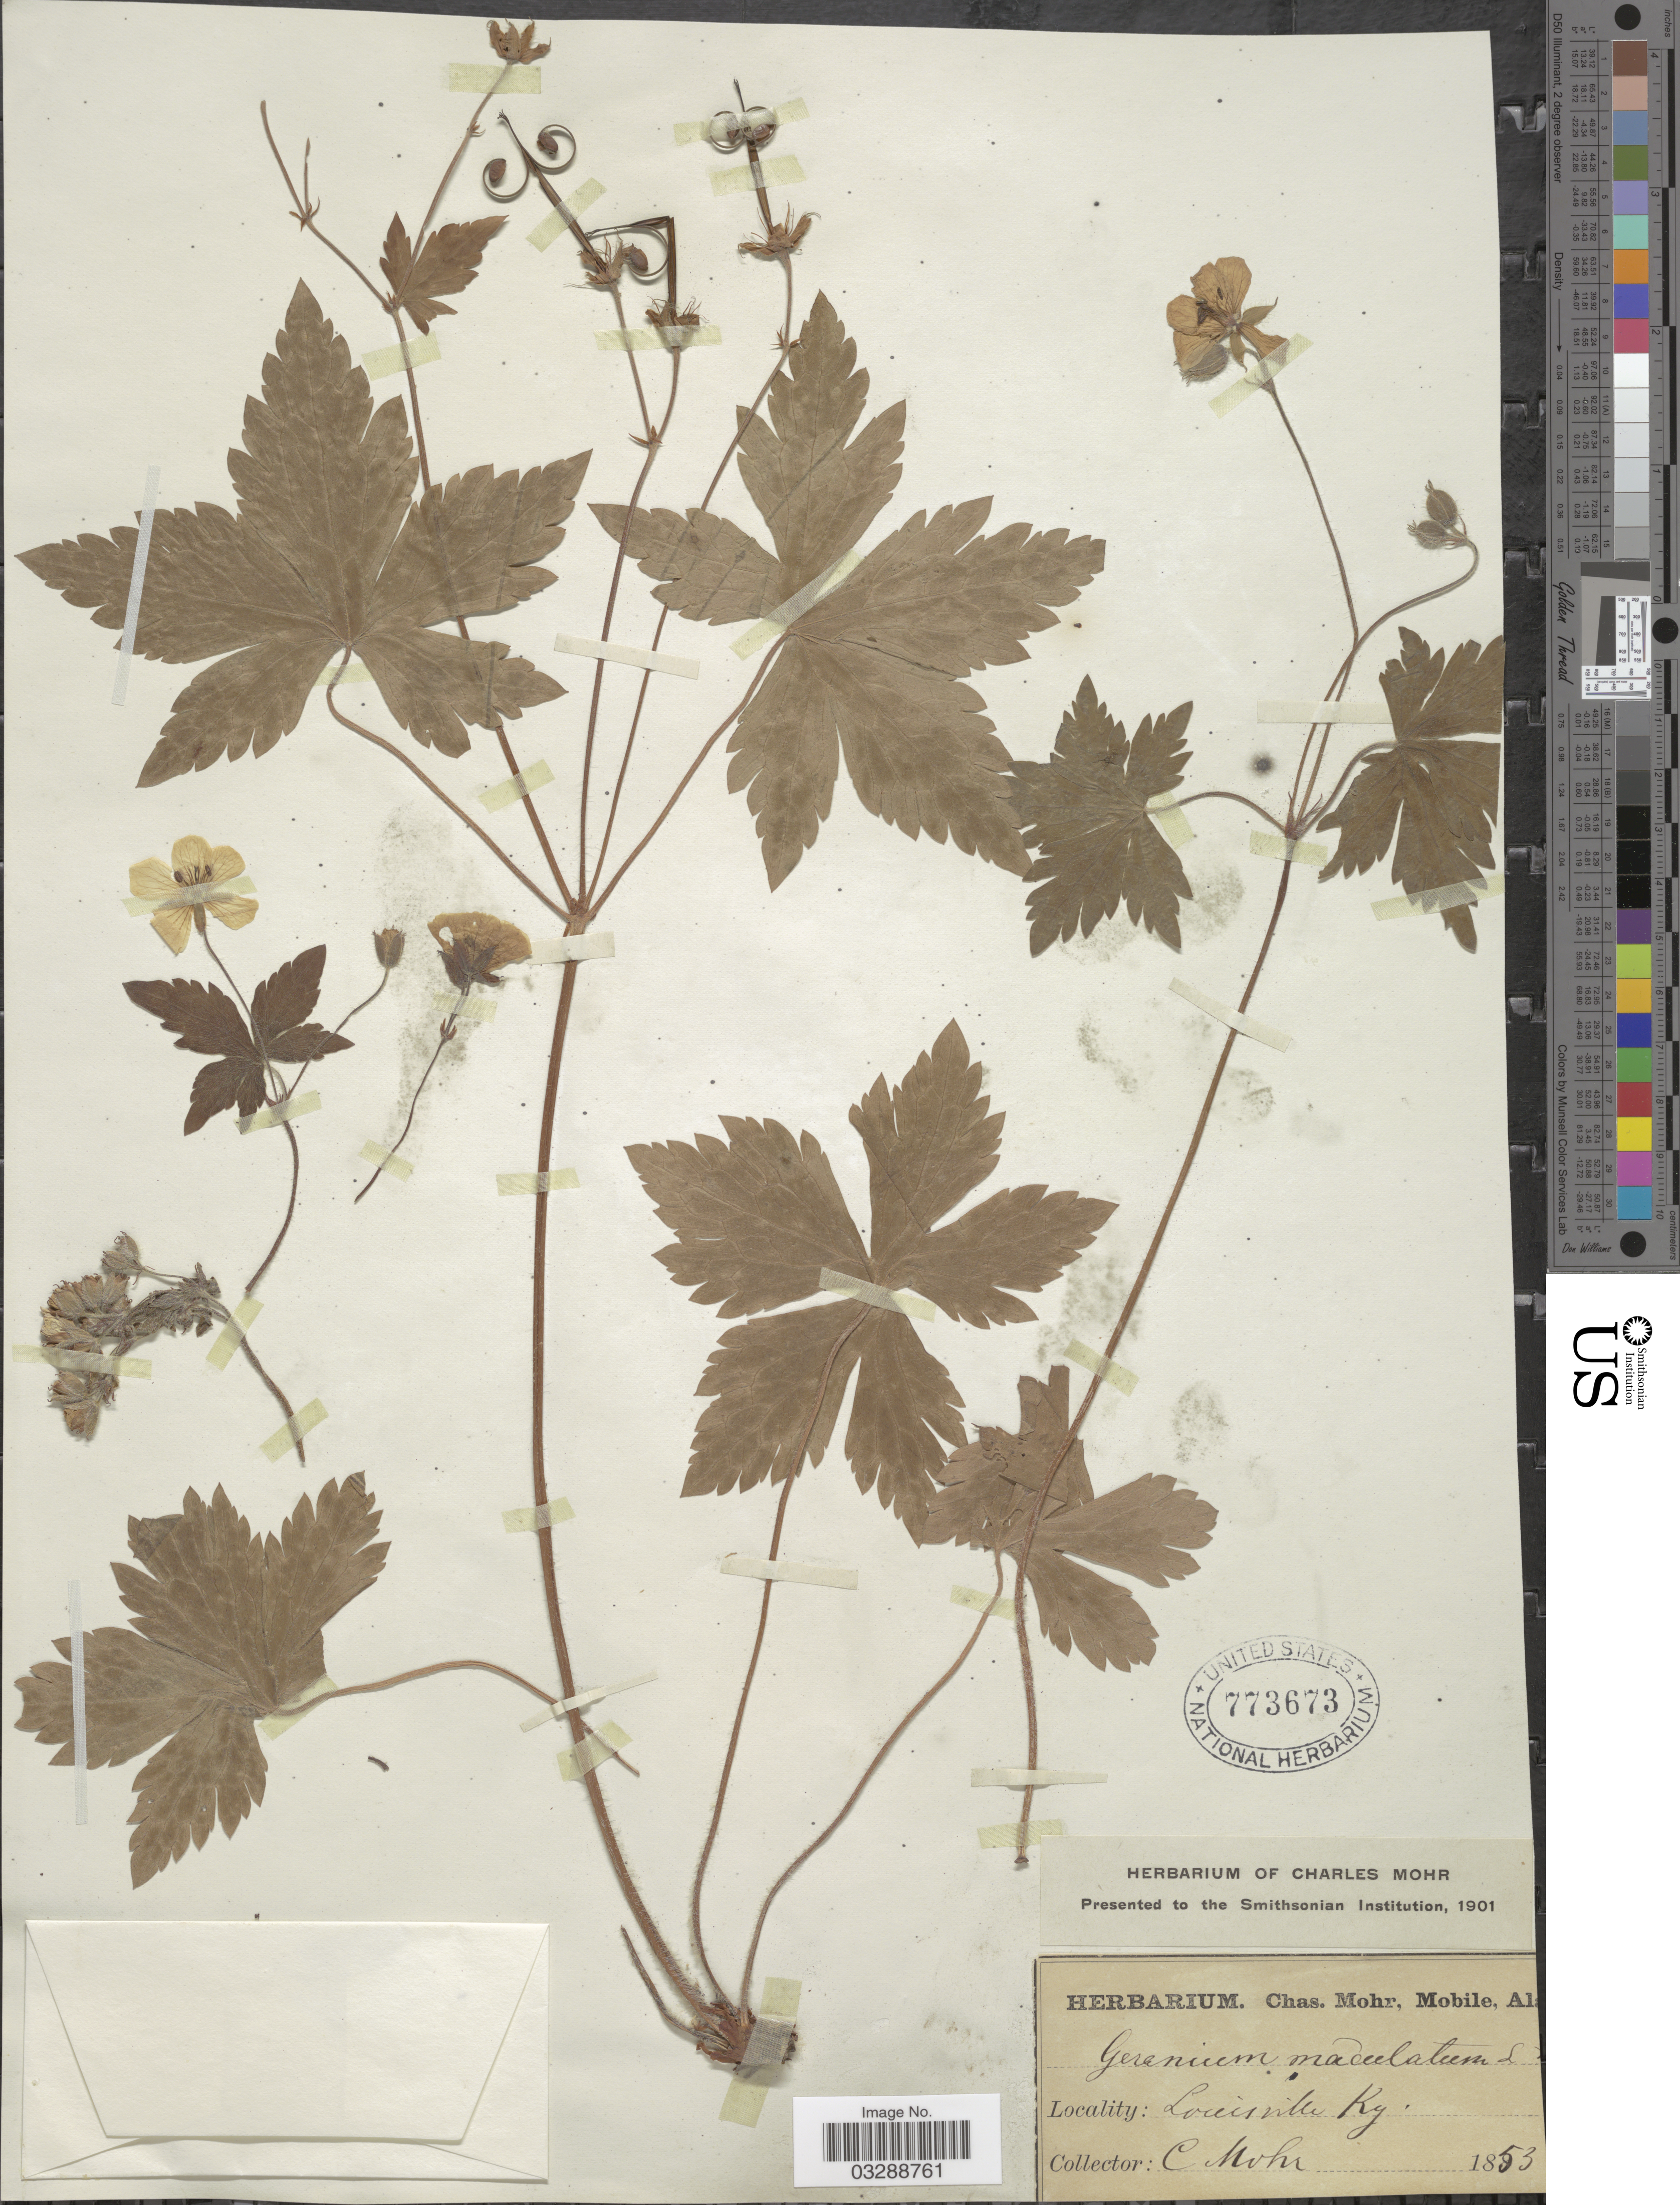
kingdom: Plantae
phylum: Tracheophyta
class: Magnoliopsida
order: Geraniales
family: Geraniaceae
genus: Geranium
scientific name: Geranium maculatum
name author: L.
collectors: C. T. Mohr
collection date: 1853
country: United States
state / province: Kentucky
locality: Louisville.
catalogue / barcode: US 773673